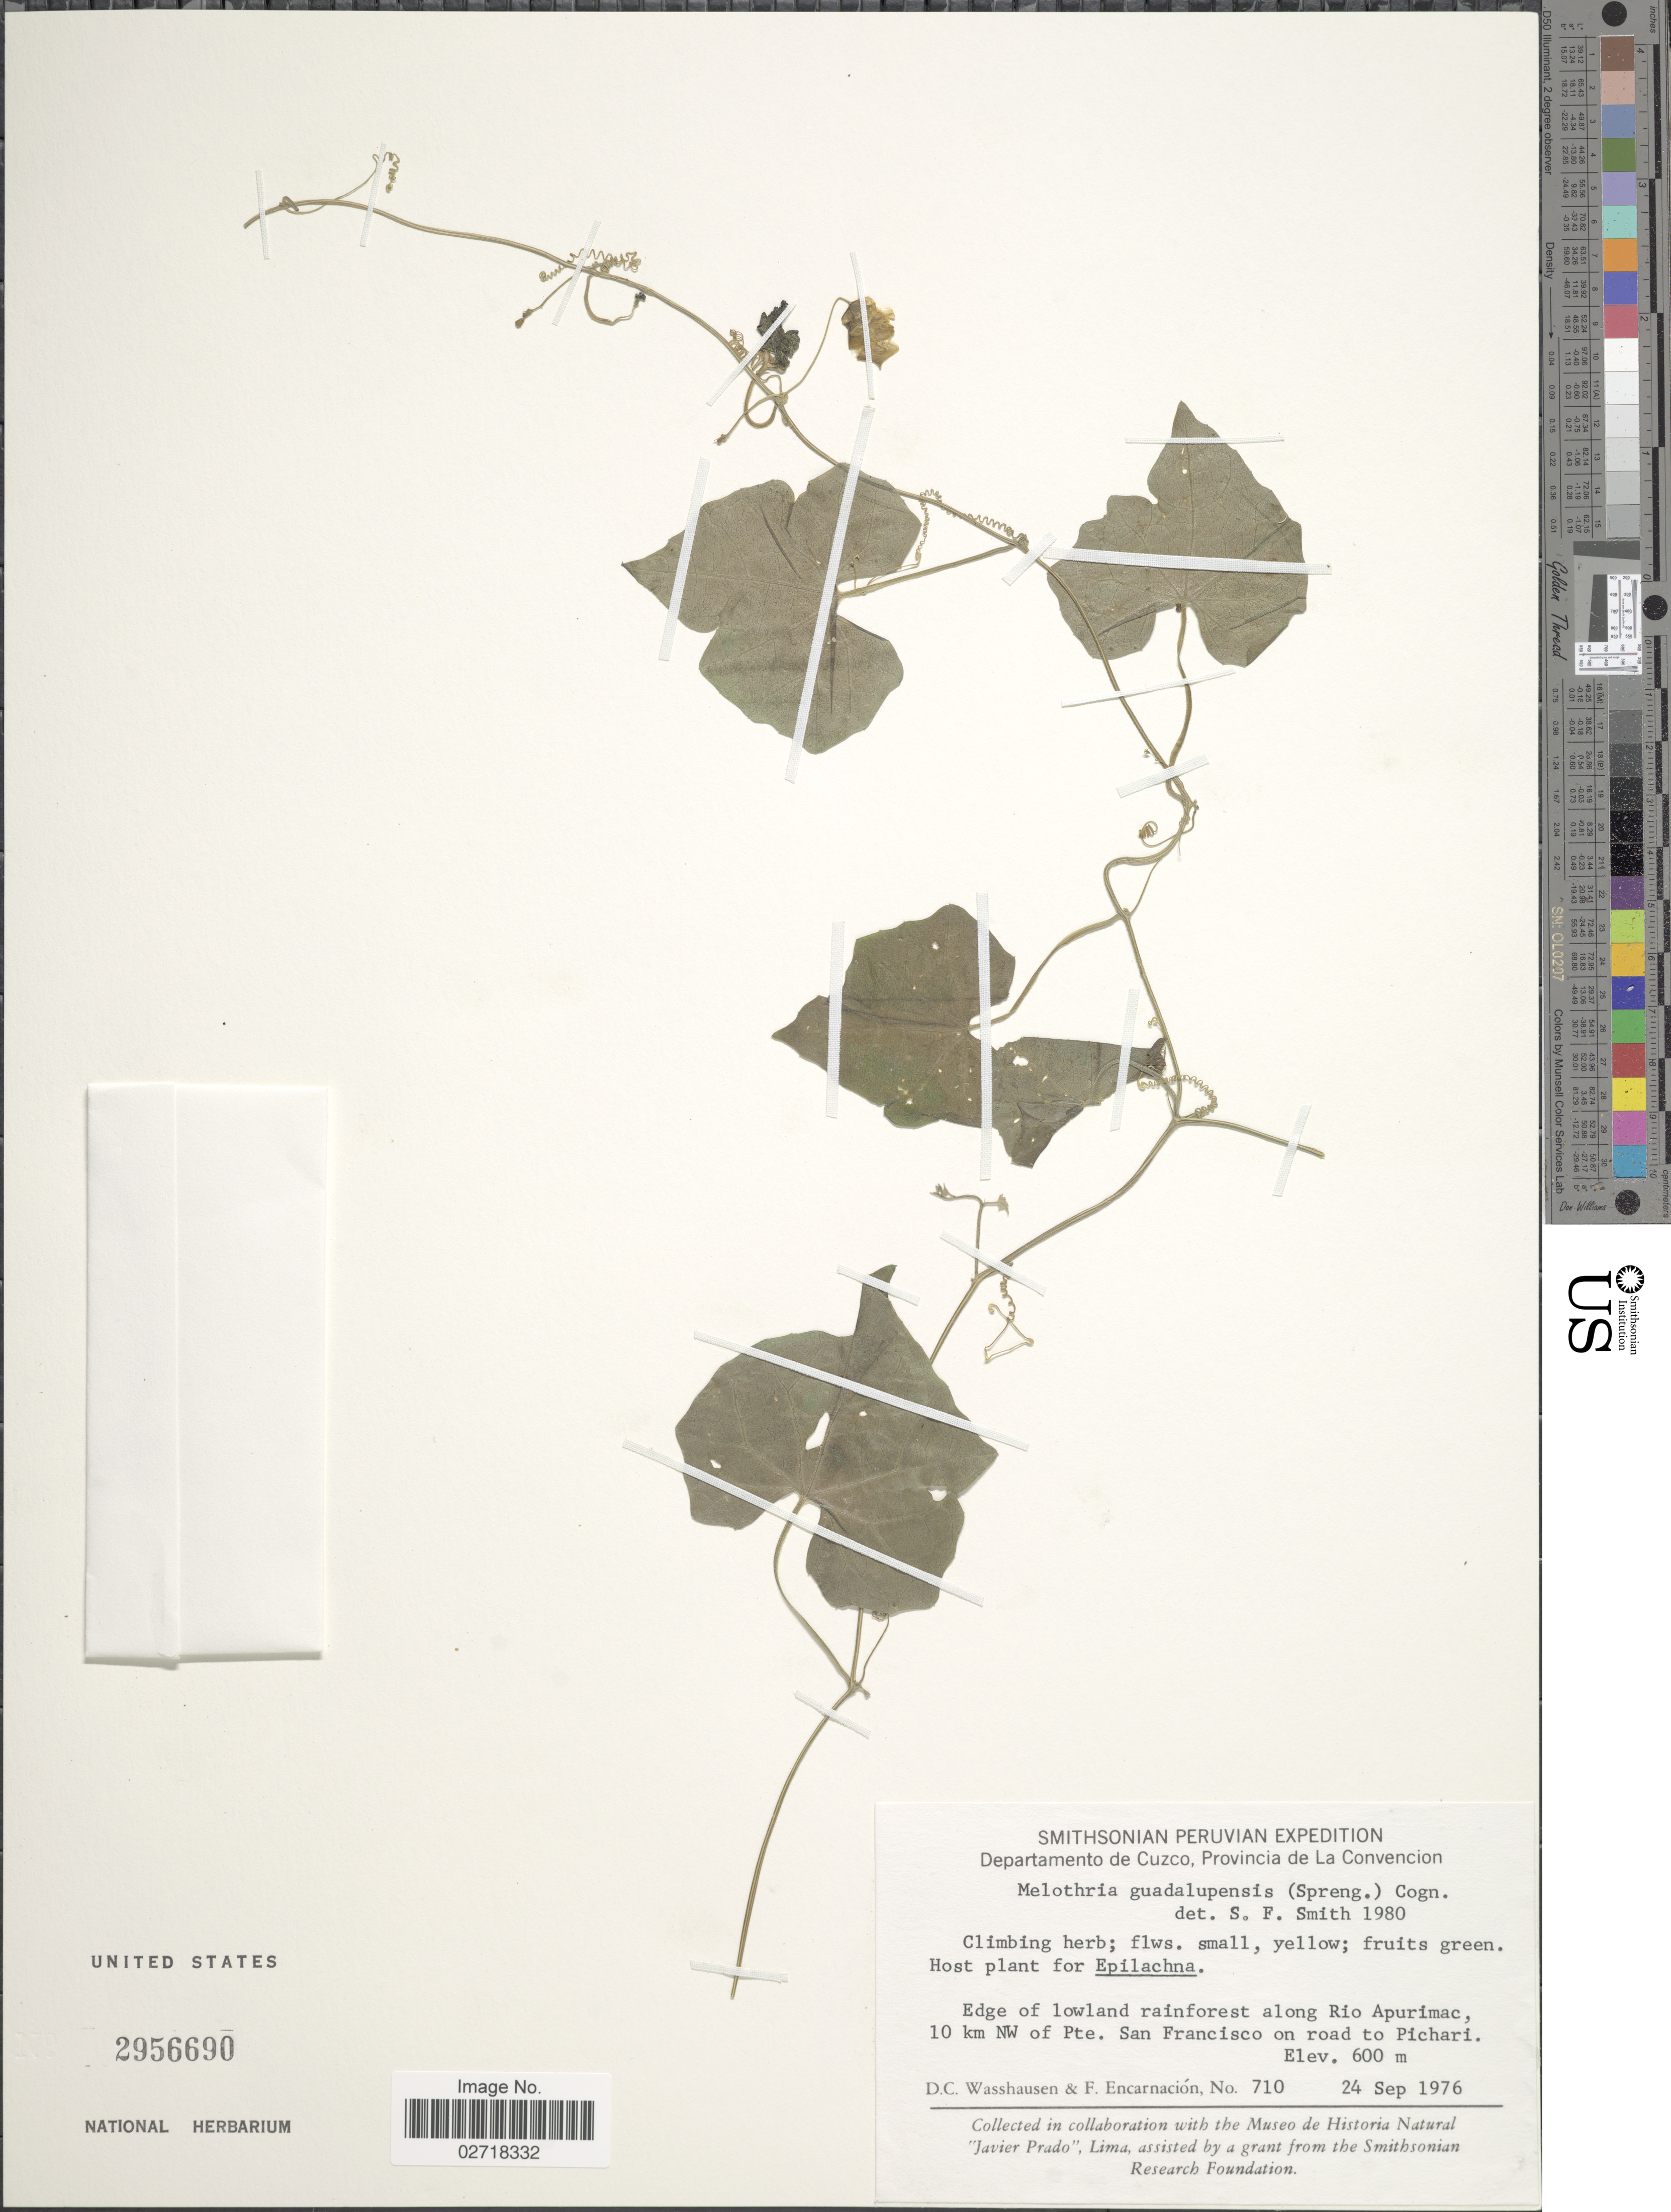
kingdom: Plantae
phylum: Tracheophyta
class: Magnoliopsida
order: Cucurbitales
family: Cucurbitaceae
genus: Melothria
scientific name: Melothria pendula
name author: L.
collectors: D. C. Wasshausen & F. Encarnación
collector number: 710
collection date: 1976-09-24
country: Peru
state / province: Cusco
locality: Provincia de La Convencion, along Rio Apurimac, 10 km NW of Pte. San Francisco on road to Pichari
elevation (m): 600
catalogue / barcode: US 2956690